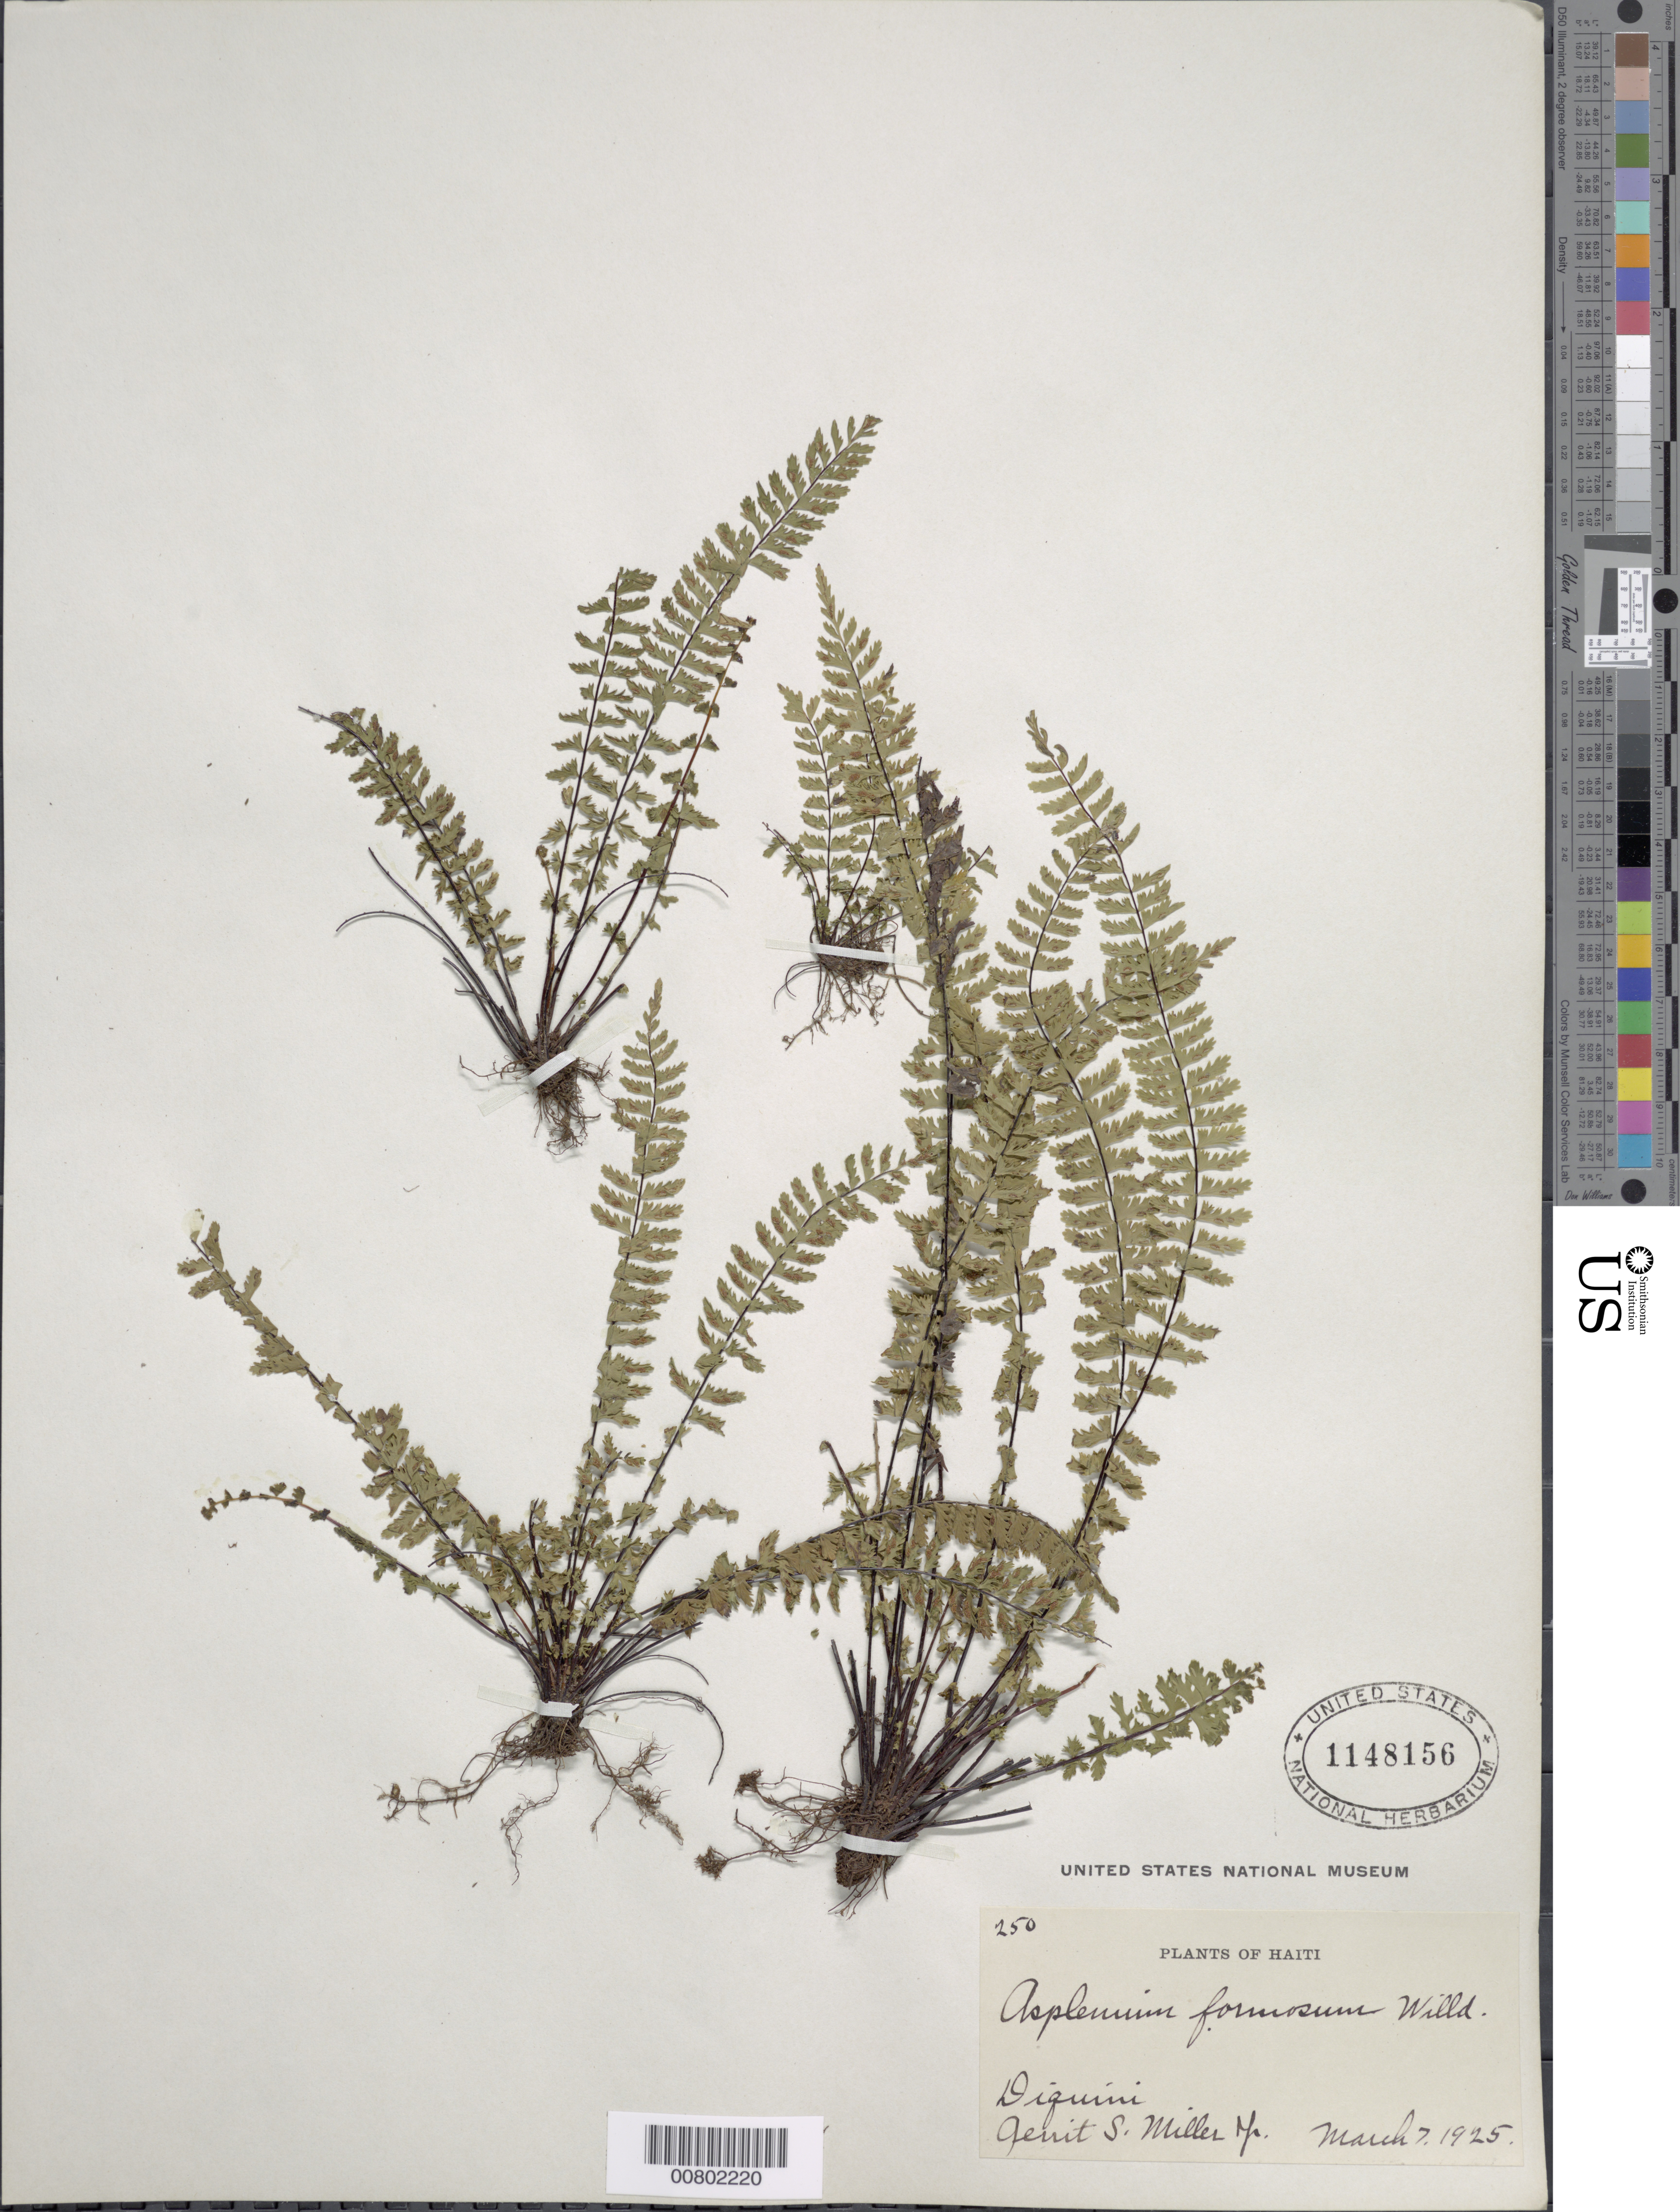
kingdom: Plantae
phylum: Tracheophyta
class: Polypodiopsida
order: Polypodiales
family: Aspleniaceae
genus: Asplenium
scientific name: Asplenium formosum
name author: Willd.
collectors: G. S. Miller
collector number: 250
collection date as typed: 07 Mar 1925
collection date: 1925-03-07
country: Haiti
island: Hispaniola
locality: Diquini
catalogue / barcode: US 1148156